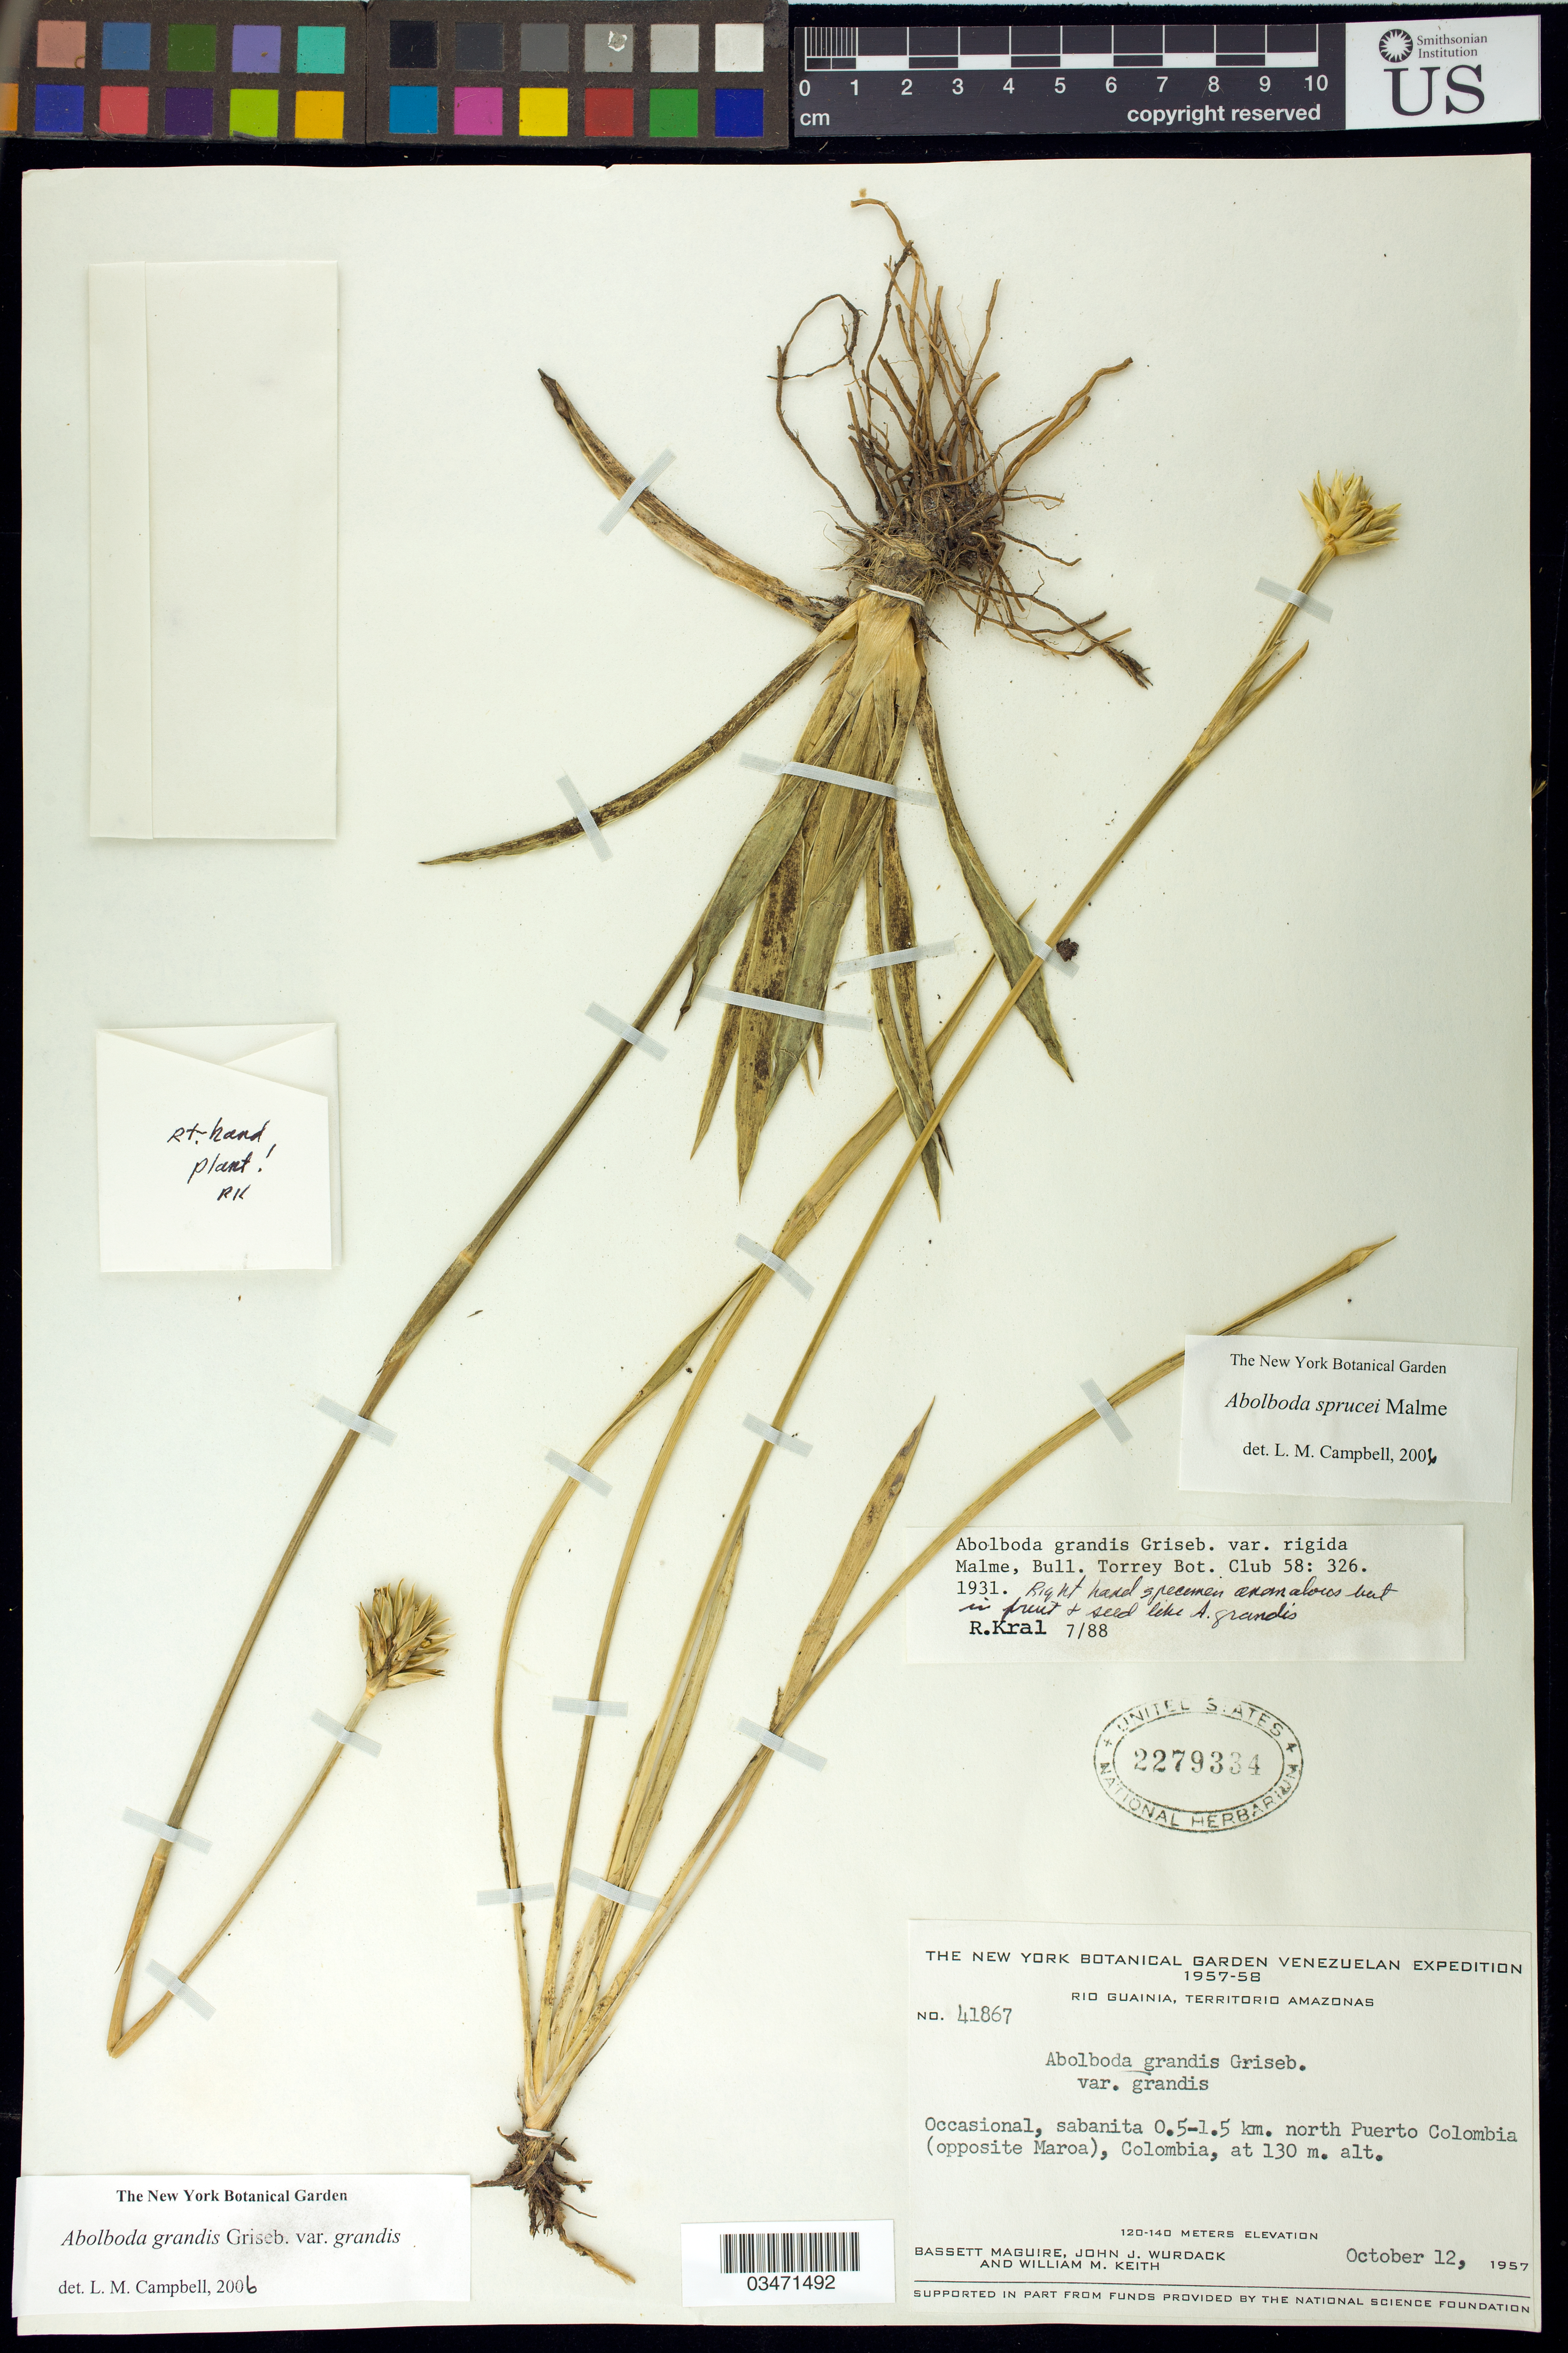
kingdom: Plantae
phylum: Tracheophyta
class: Liliopsida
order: Poales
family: Xyridaceae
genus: Abolboda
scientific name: Abolboda sprucei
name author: Malme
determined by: Campbell, L. M.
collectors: B. Maguire, J. J. Wurdack & W. Keith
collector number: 41867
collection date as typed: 12 Oct 1957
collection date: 1957-10-12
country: Colombia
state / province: Guainía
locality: Rio Guainia, Territorio Amazonas (sic), Sabanita 0.5-1.5 km north of Puerto Colombia (opposite Maroa), Colombia.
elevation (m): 130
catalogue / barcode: US 2279334